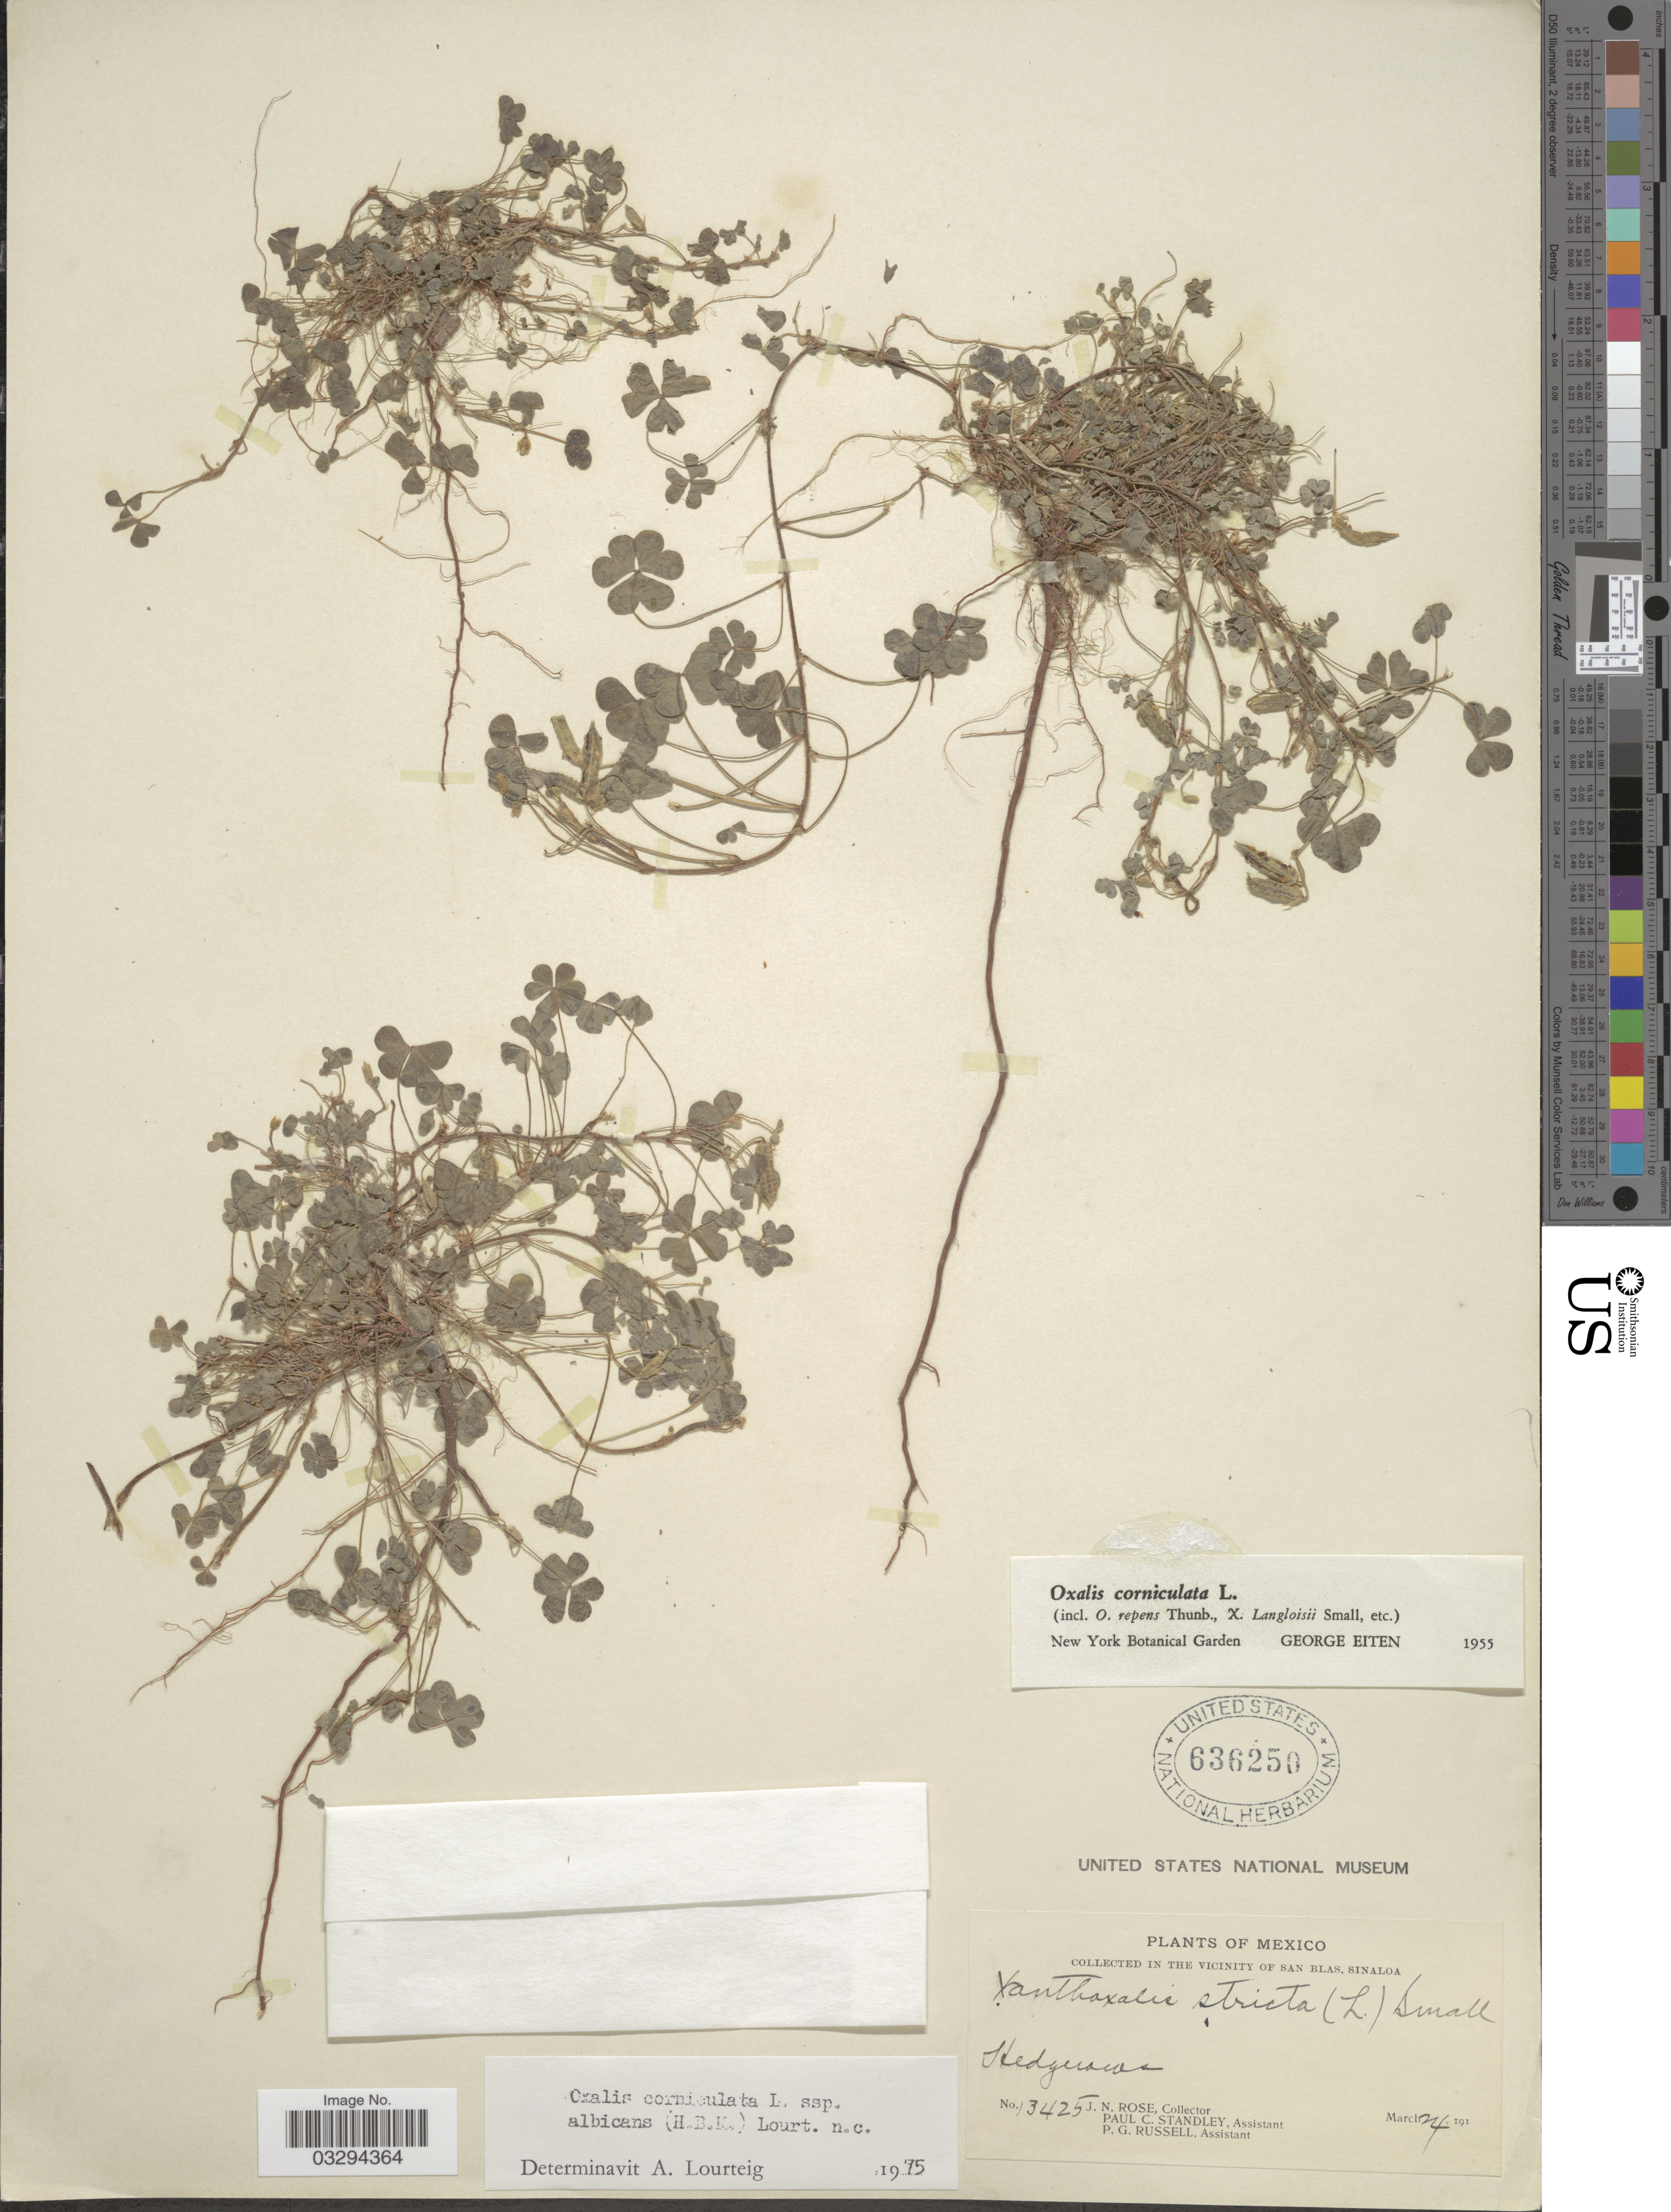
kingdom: Plantae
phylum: Tracheophyta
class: Magnoliopsida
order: Oxalidales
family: Oxalidaceae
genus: Oxalis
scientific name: Oxalis corniculata subsp. albicans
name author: (Kunth) Lourteig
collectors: J. N. Rose, P. C. Standley & P. G. Russell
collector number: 13425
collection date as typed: March 24, 191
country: Mexico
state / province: Sinaloa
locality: In the Vicinity of San Blas. Hedgerows.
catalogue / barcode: US 636250